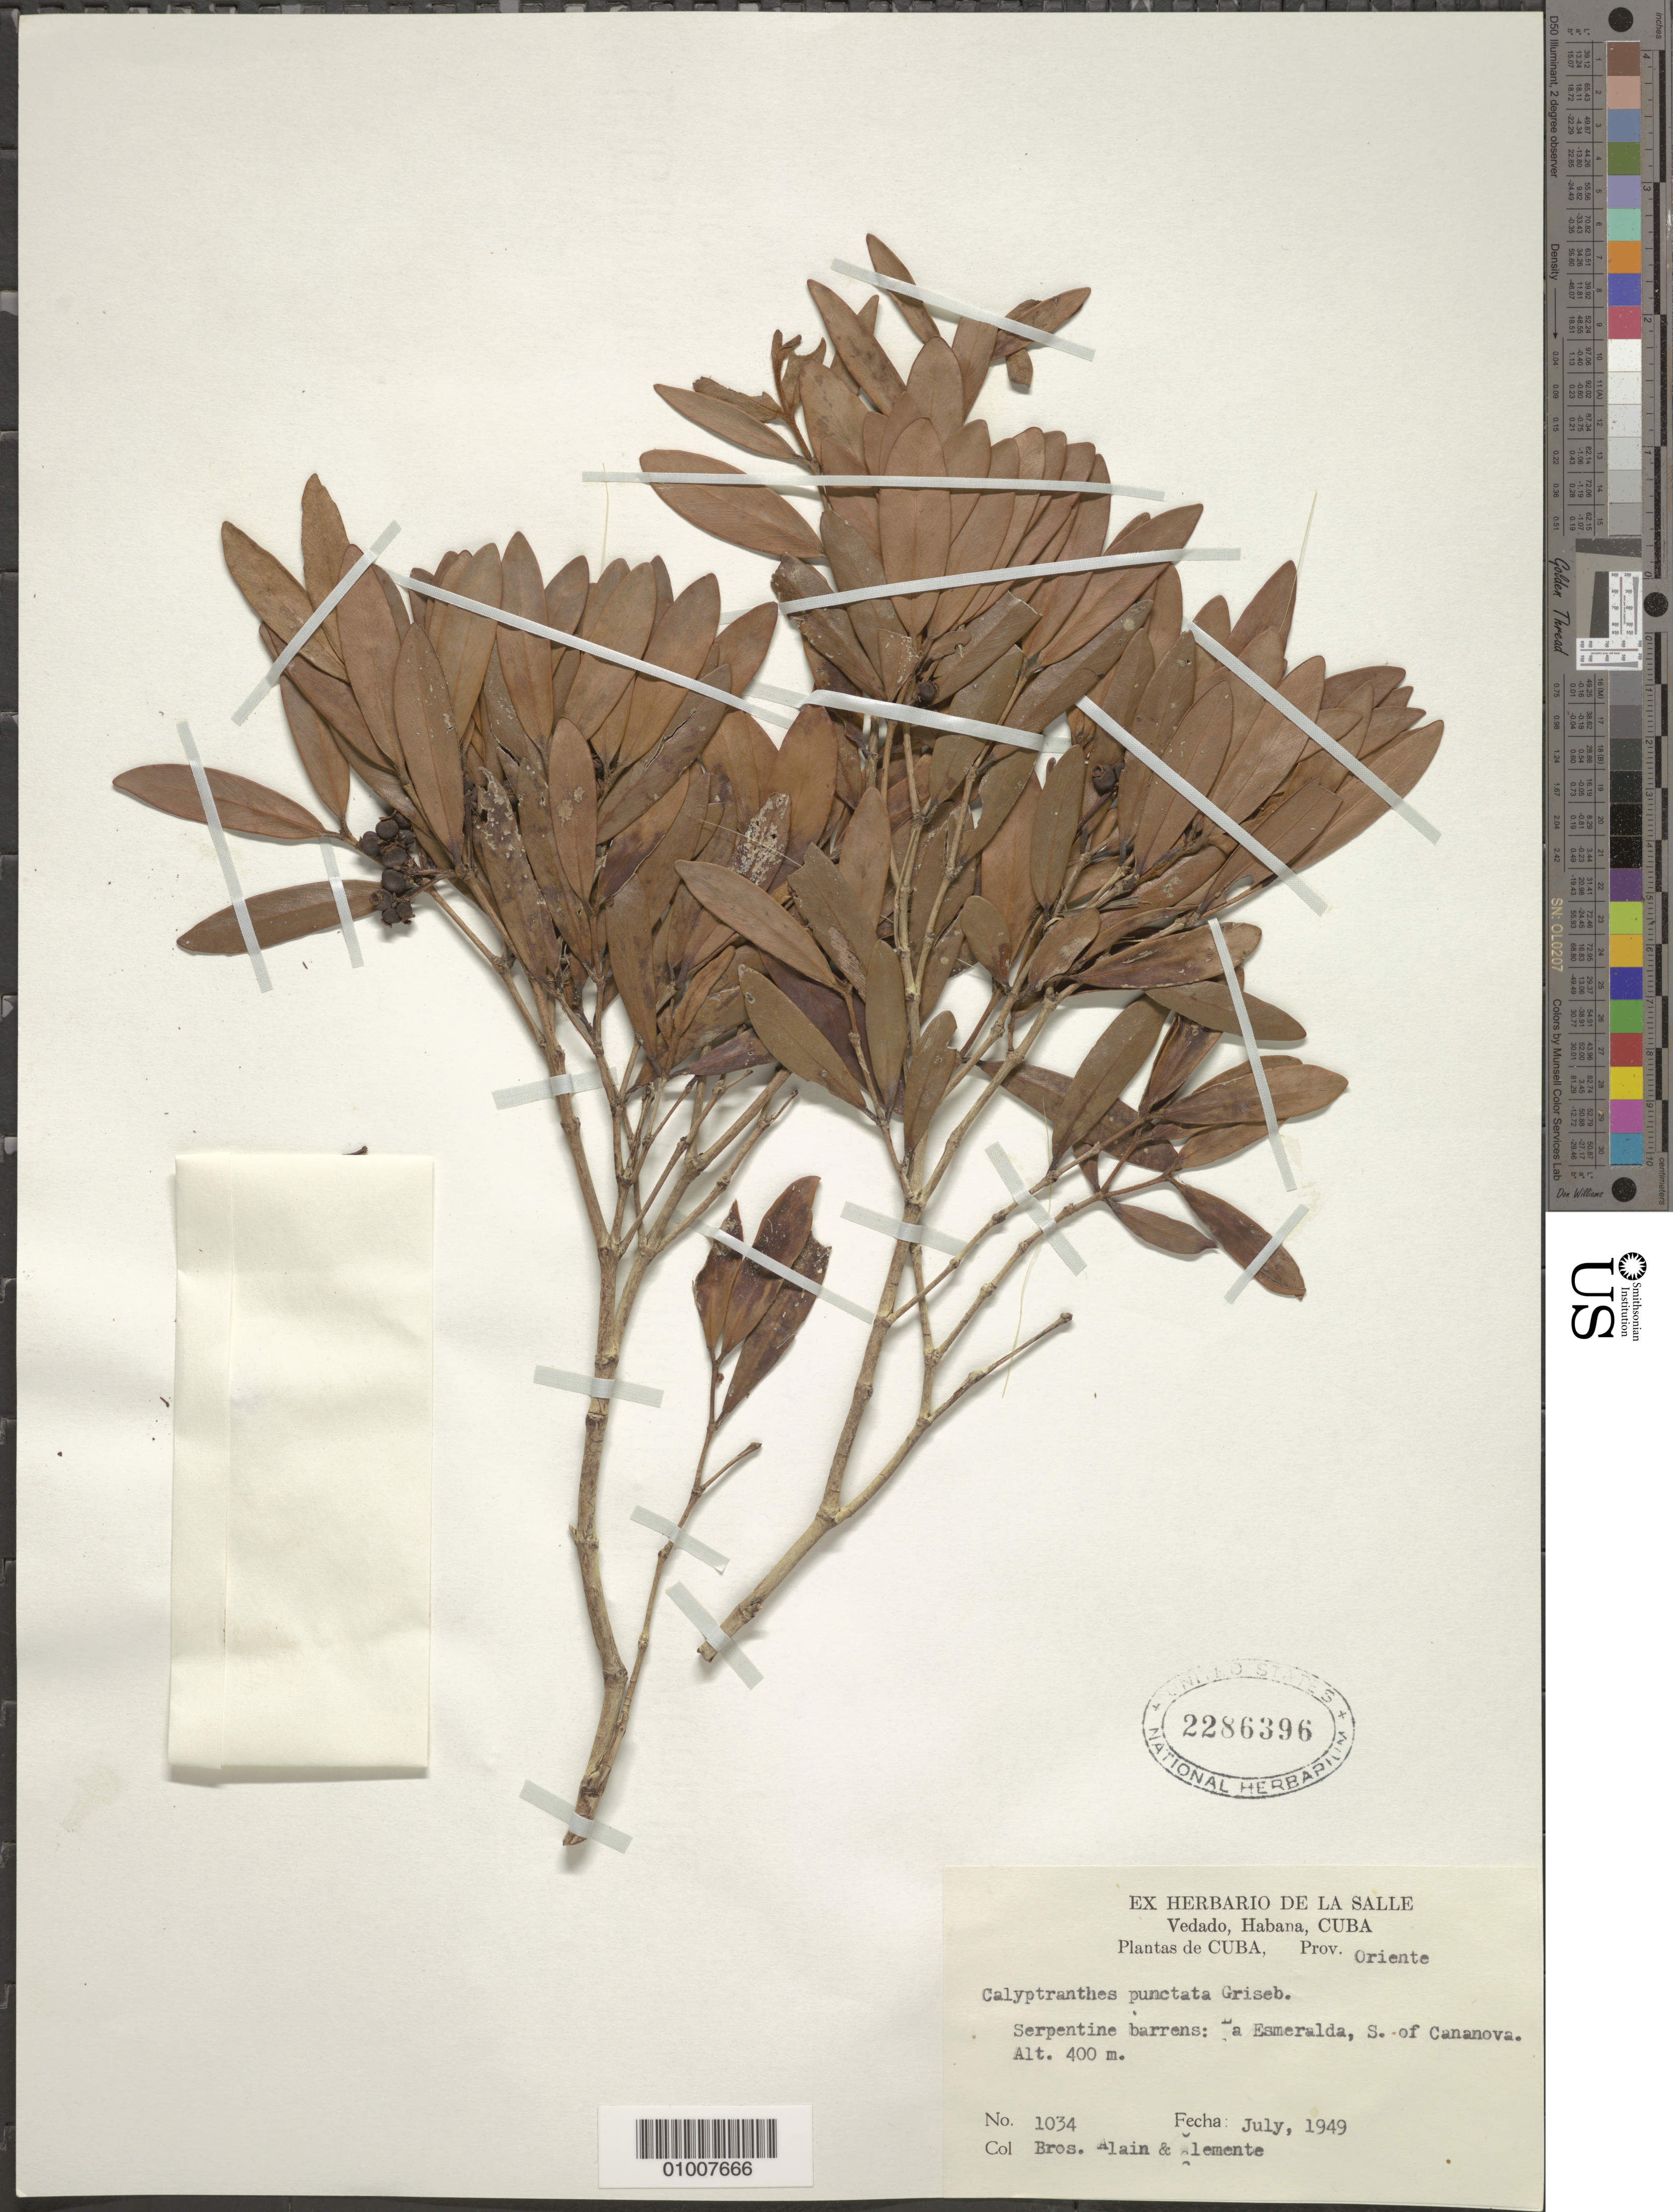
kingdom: Plantae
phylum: Tracheophyta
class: Magnoliopsida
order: Myrtales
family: Myrtaceae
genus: Myrcia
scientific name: Myrcia foramina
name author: Z. Acosta & K. Samra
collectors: A. H. Liogier & Bro. Clemente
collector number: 1034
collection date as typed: Jul 1949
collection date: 1949-07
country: Cuba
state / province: Oriente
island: Cuba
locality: La Esmeralda, south of Cananova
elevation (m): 400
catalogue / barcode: US 2286396